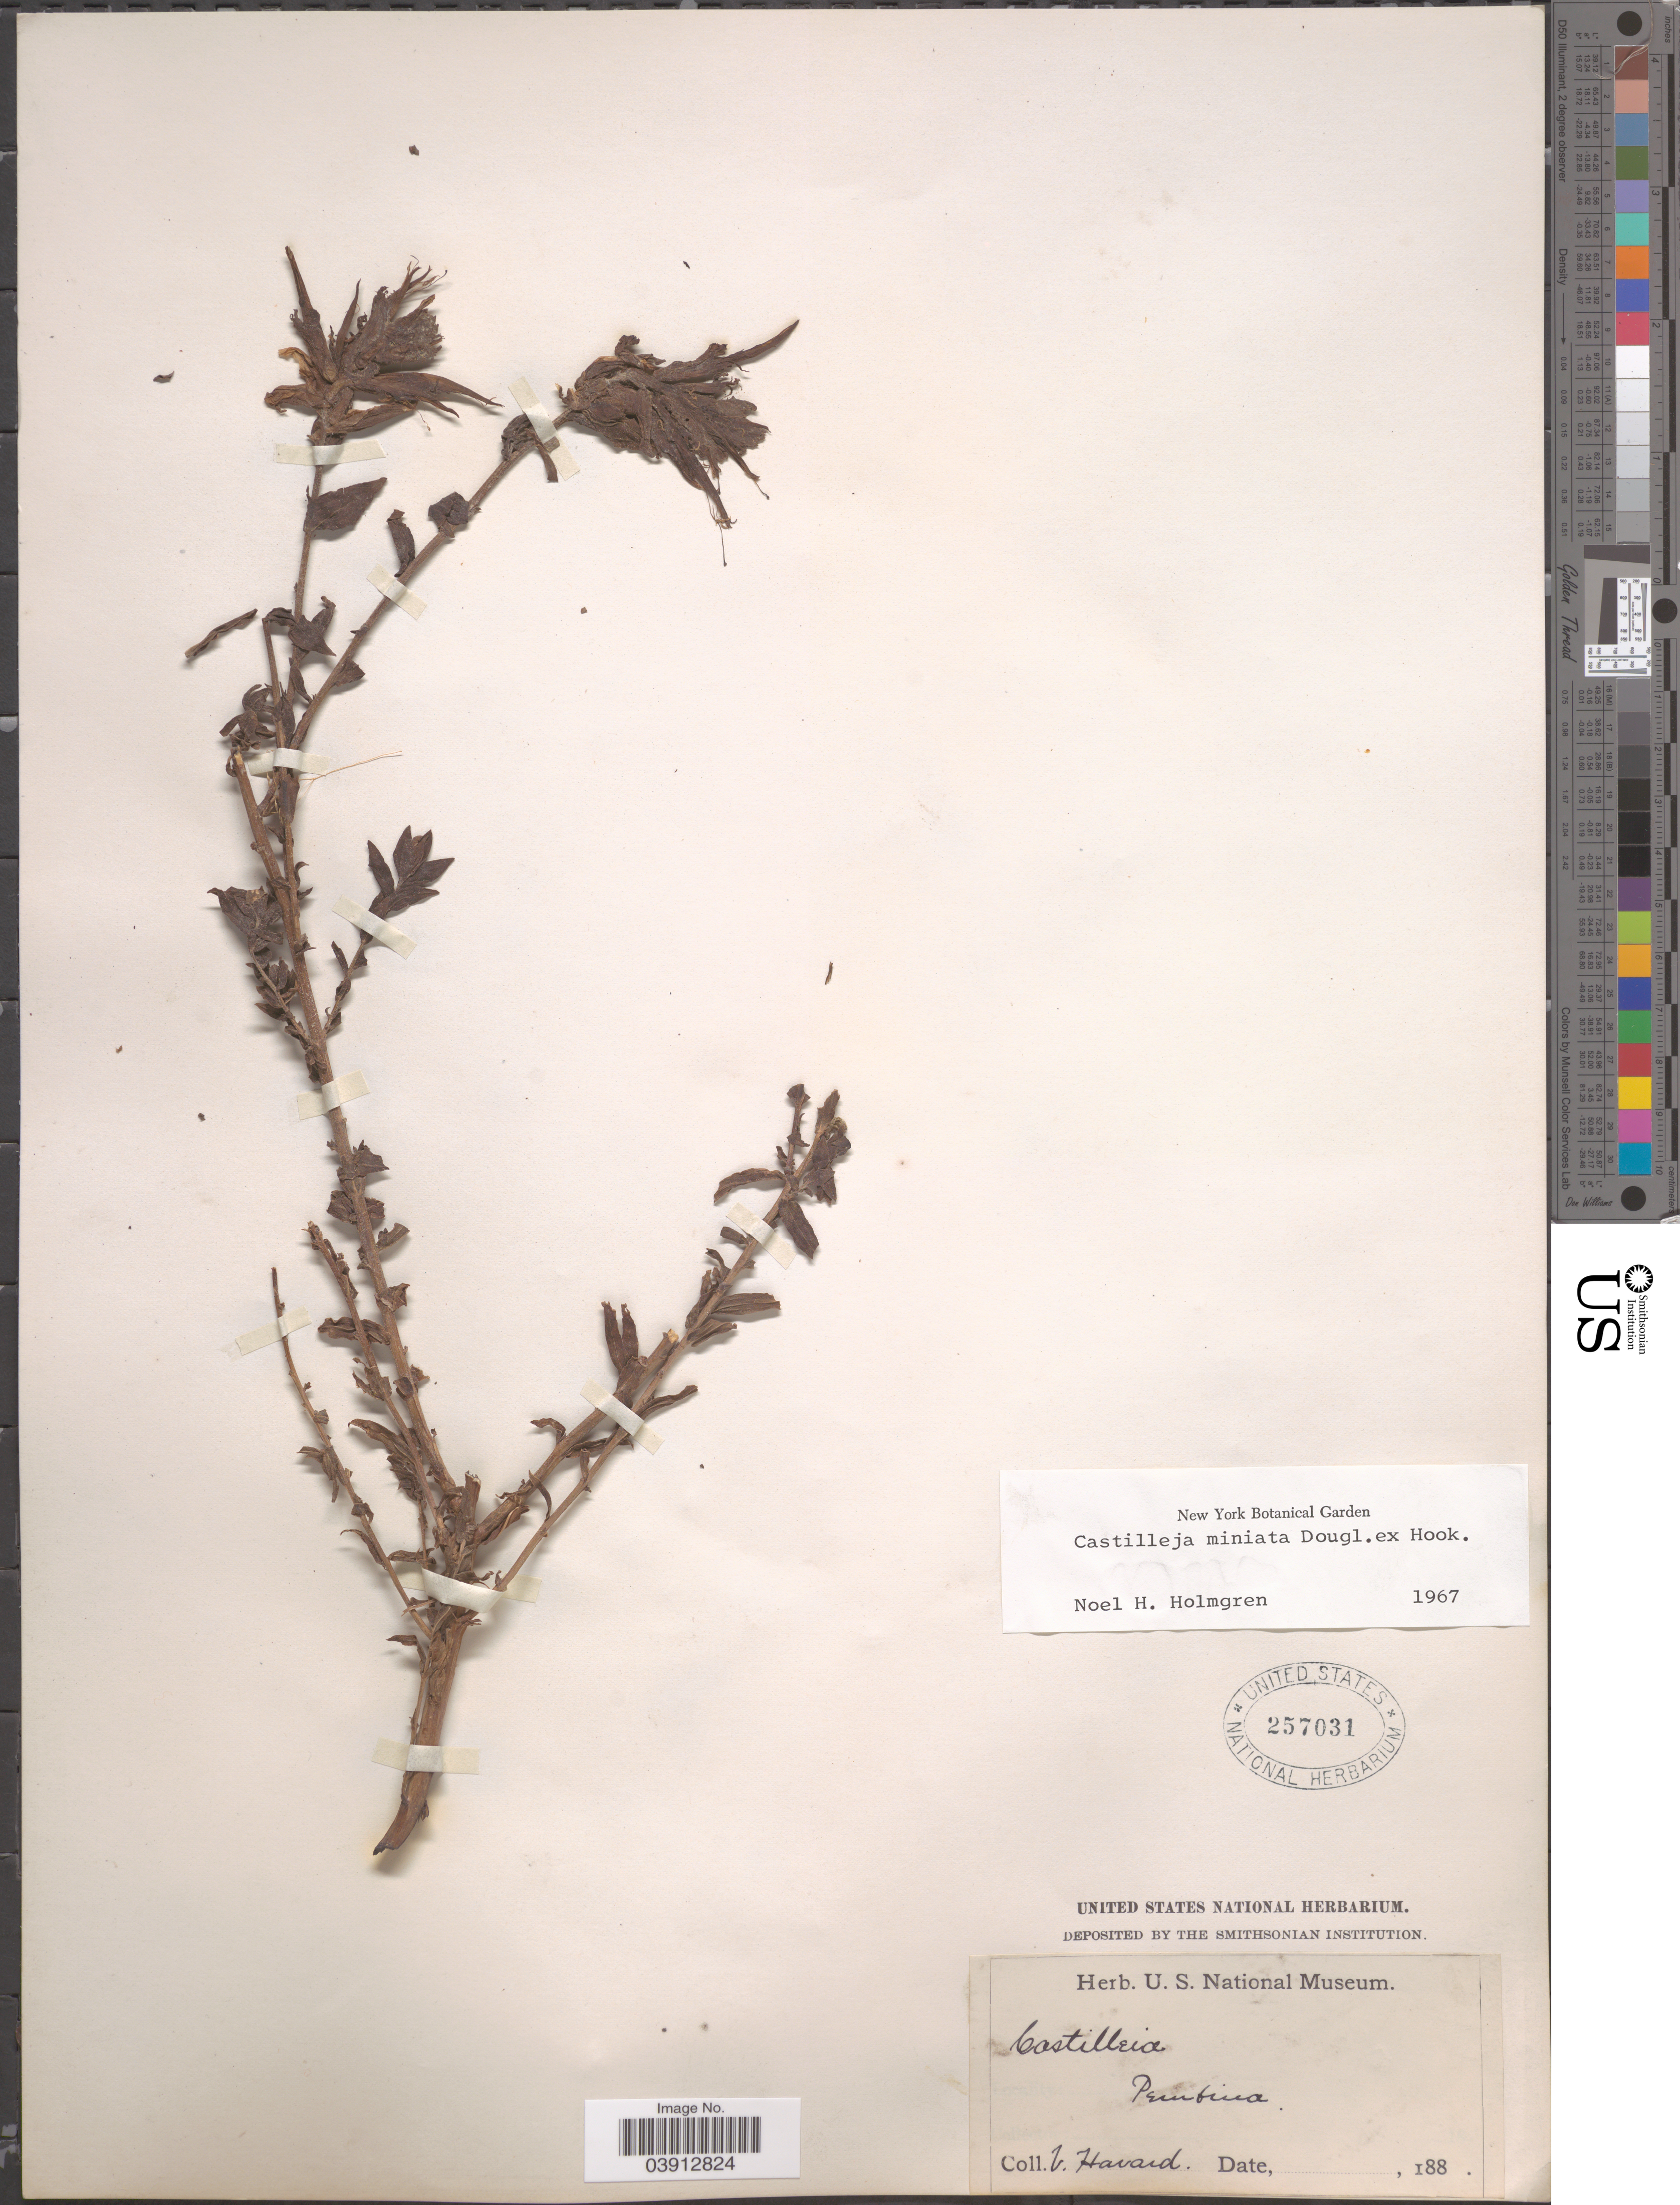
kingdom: Plantae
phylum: Tracheophyta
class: Magnoliopsida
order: Lamiales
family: Orobanchaceae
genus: Castilleja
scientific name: Castilleja miniata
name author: Douglas ex Hook.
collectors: V. Havard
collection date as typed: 188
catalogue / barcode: US 257031